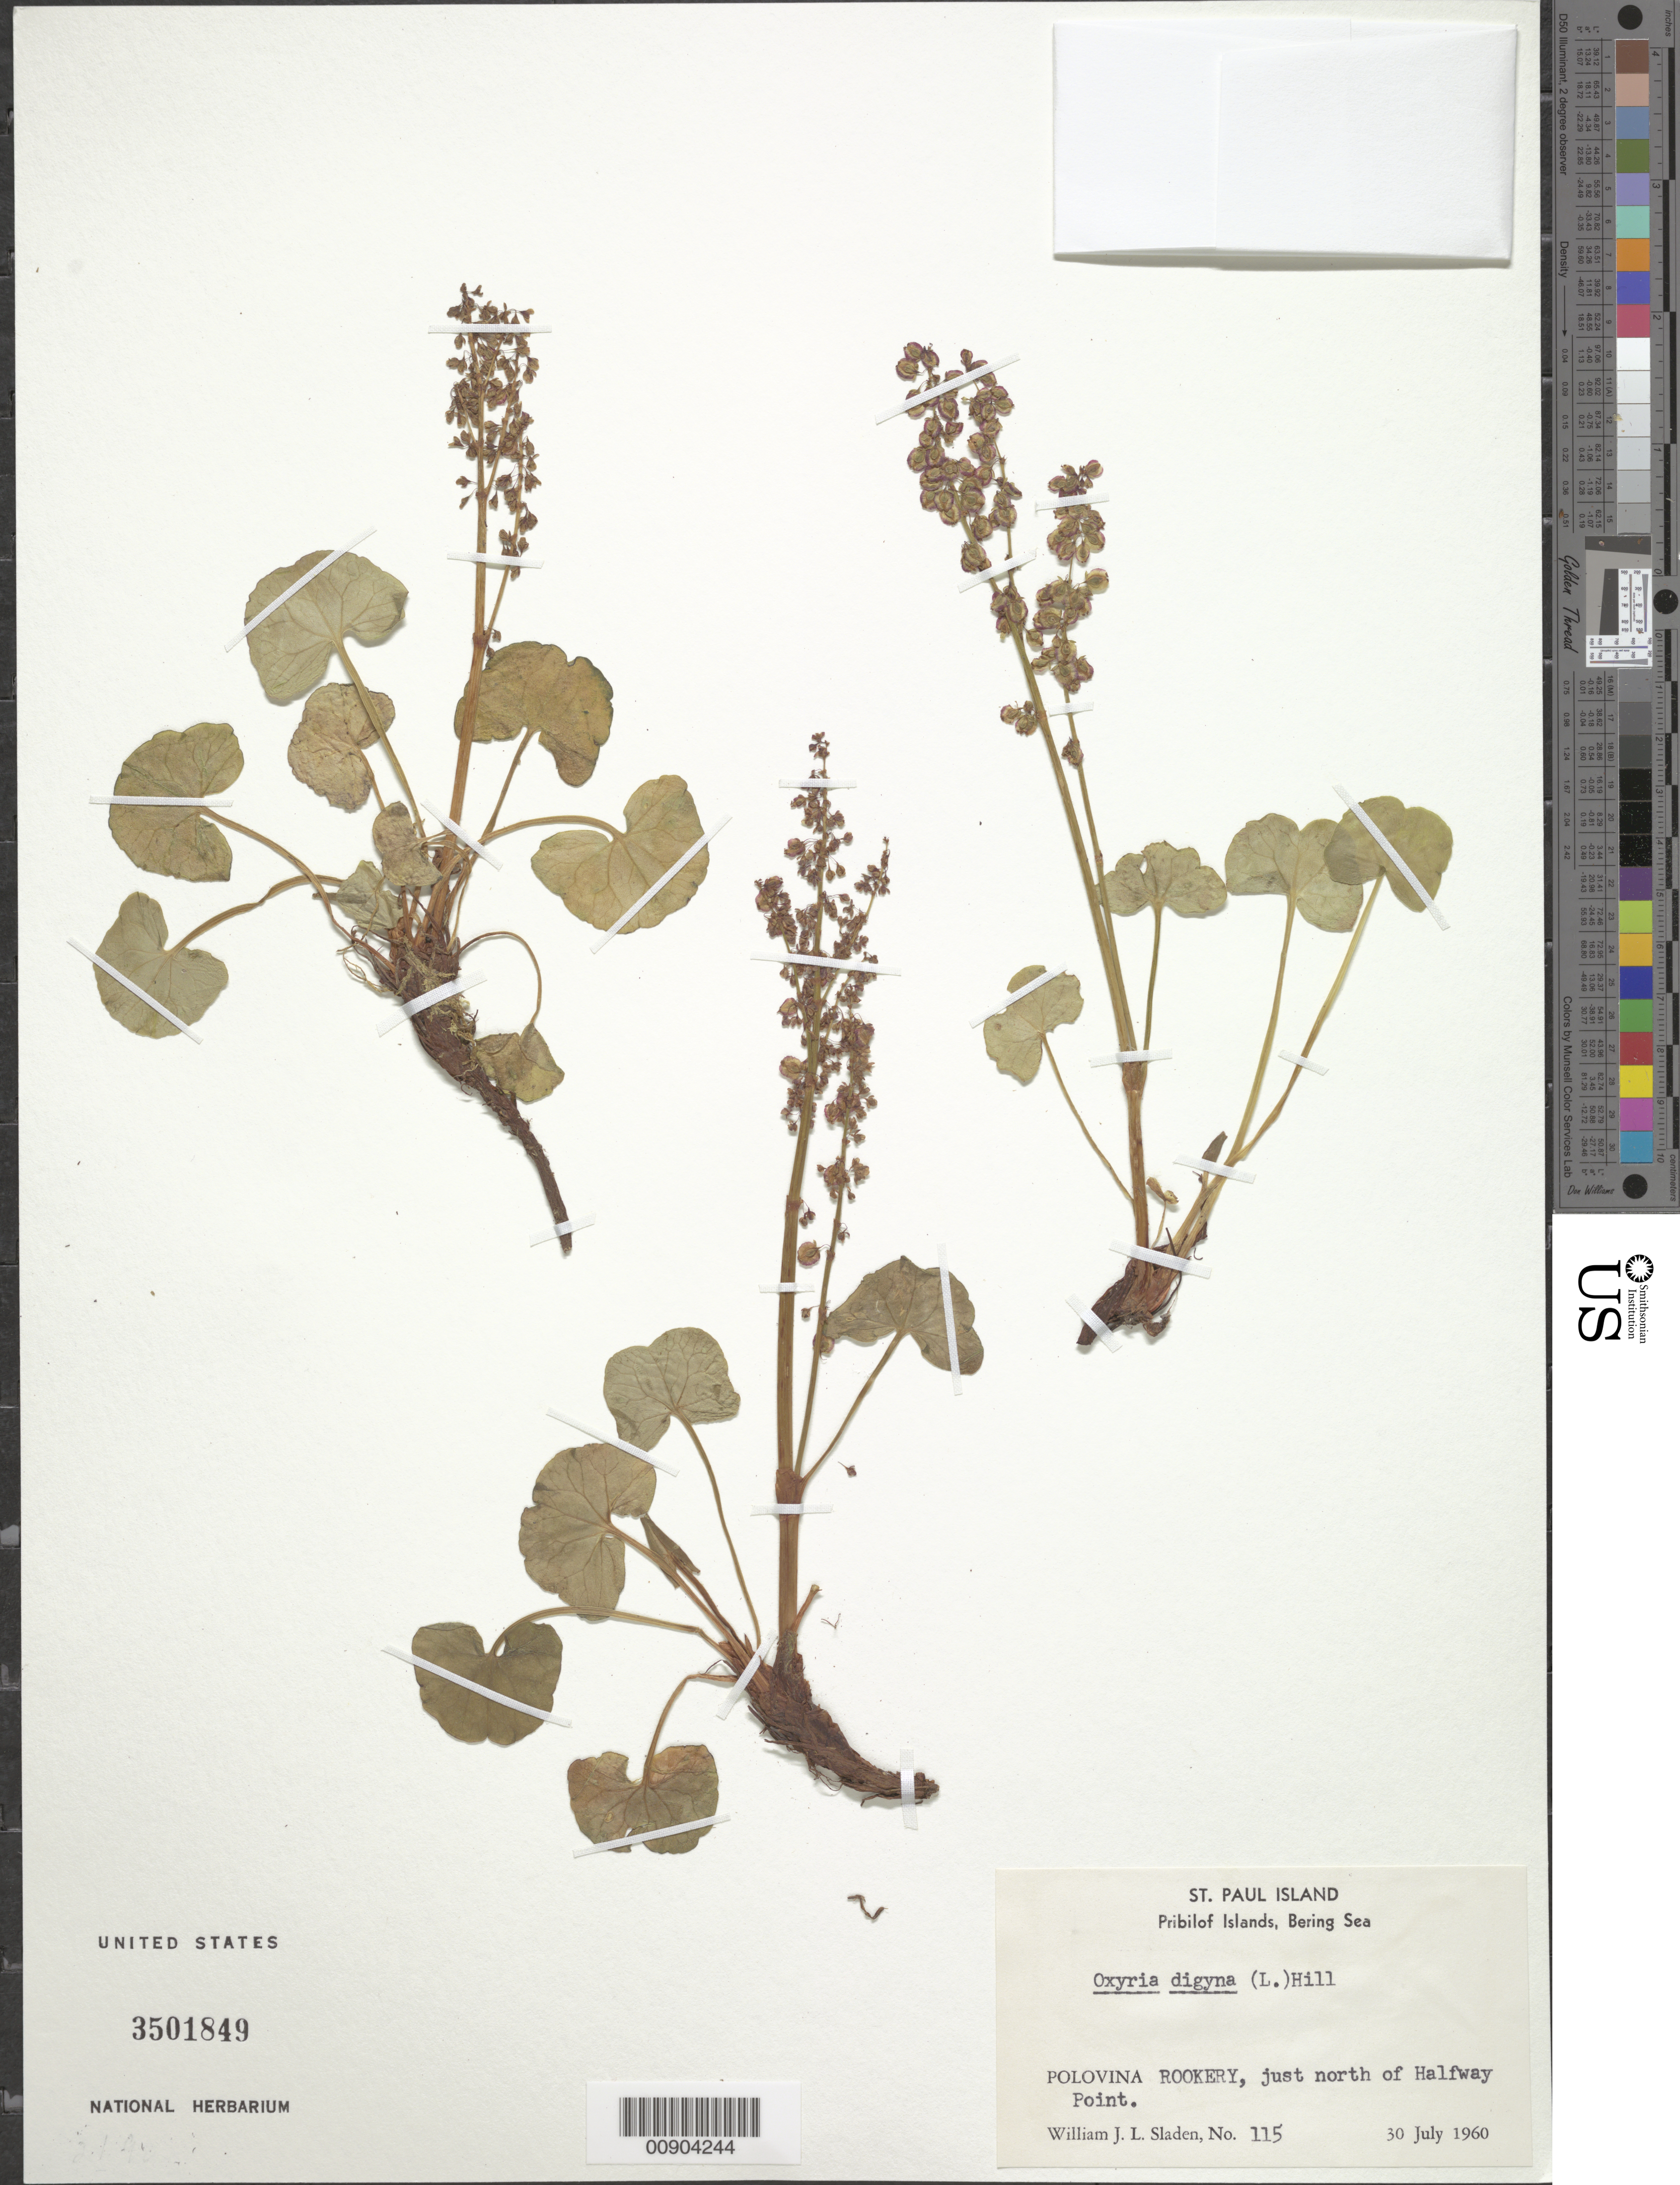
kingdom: Plantae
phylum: Tracheophyta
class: Magnoliopsida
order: Caryophyllales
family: Polygonaceae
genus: Oxyria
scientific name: Oxyria digyna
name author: (L.) Hill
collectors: W. Sladen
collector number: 115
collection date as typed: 30 Jul 1960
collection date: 1960-07-30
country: United States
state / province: Alaska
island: St. Paul Island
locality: St. Paul Island. Polovina Rookery, just north of Halfway Point., Bering Sea, Pribilof Islands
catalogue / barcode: US 3501849